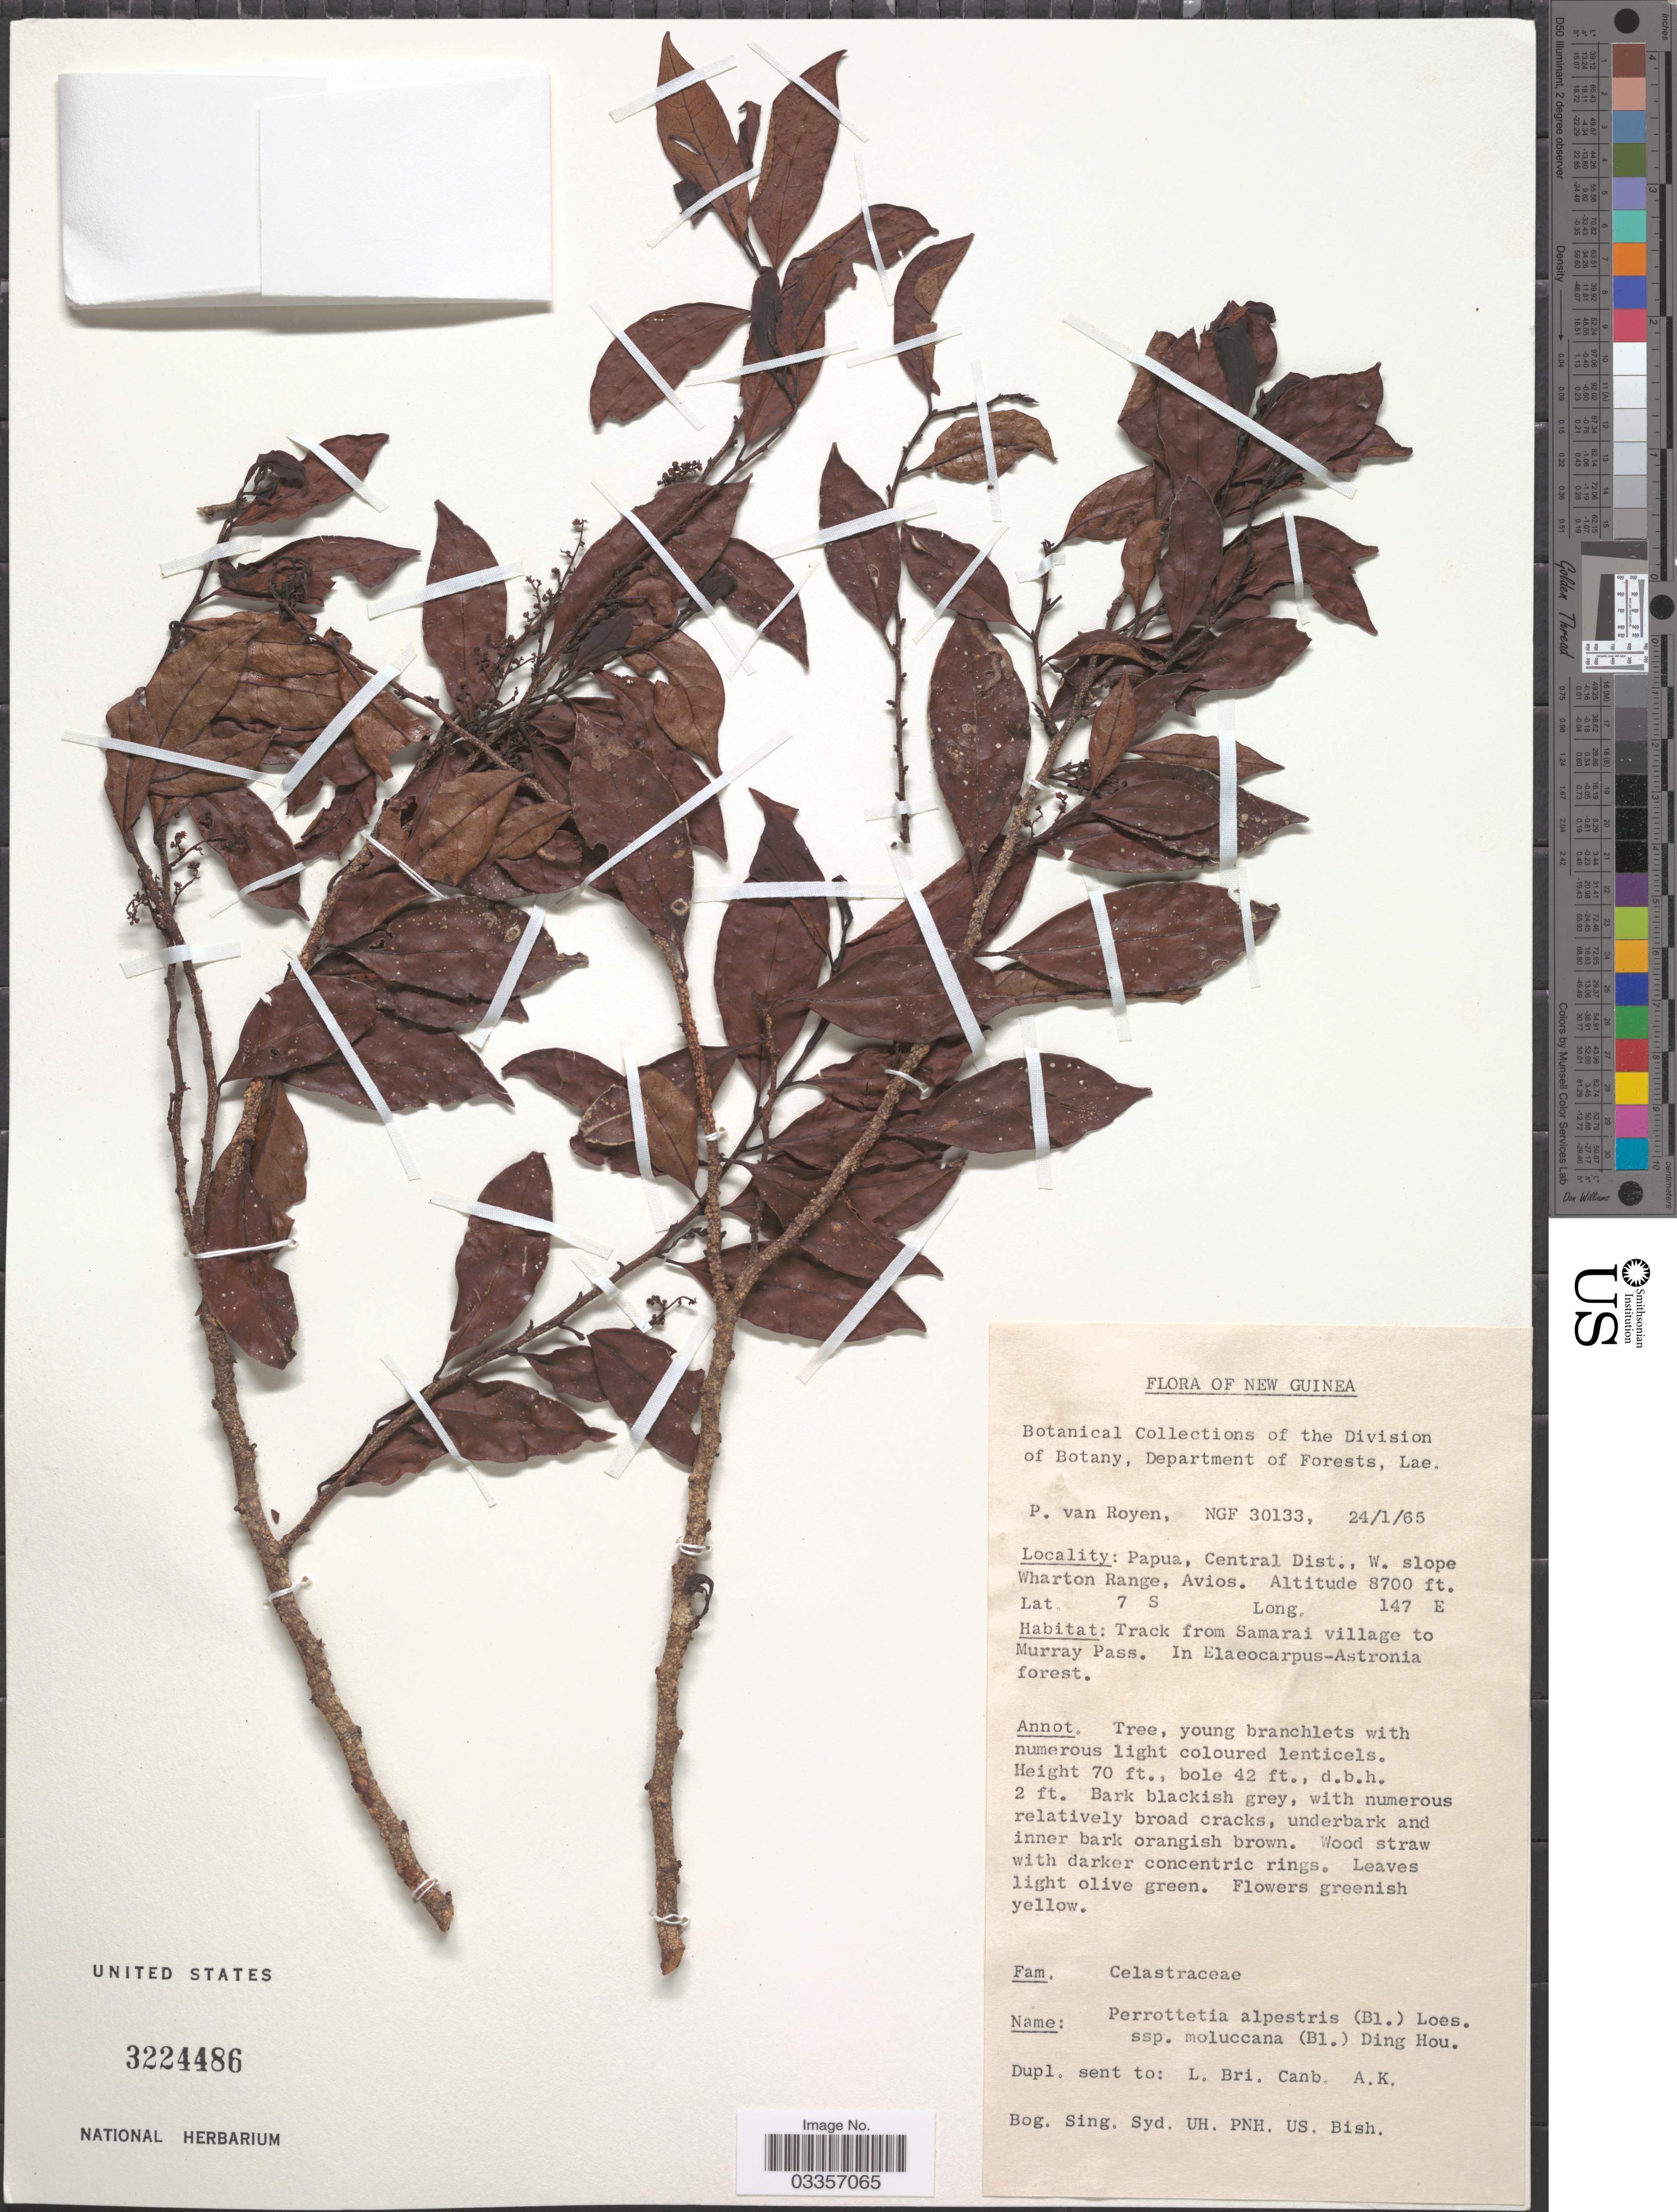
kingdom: Plantae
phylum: Tracheophyta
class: Magnoliopsida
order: Huerteales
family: Dipentodontaceae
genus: Perrottetia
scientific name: Perrottetia alpestris subsp. moluccana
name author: (Blume) Ding Hou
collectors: P. van Royen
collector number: NGF30133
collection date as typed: Transcribed d/m/y: 24/1/65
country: Papua New Guinea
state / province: Central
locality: New Guinea, Papua, Central Dist., W. slope Wharton Range, Avios, Track from Samarai village to Murray Pass.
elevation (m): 2652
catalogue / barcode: US 3224486